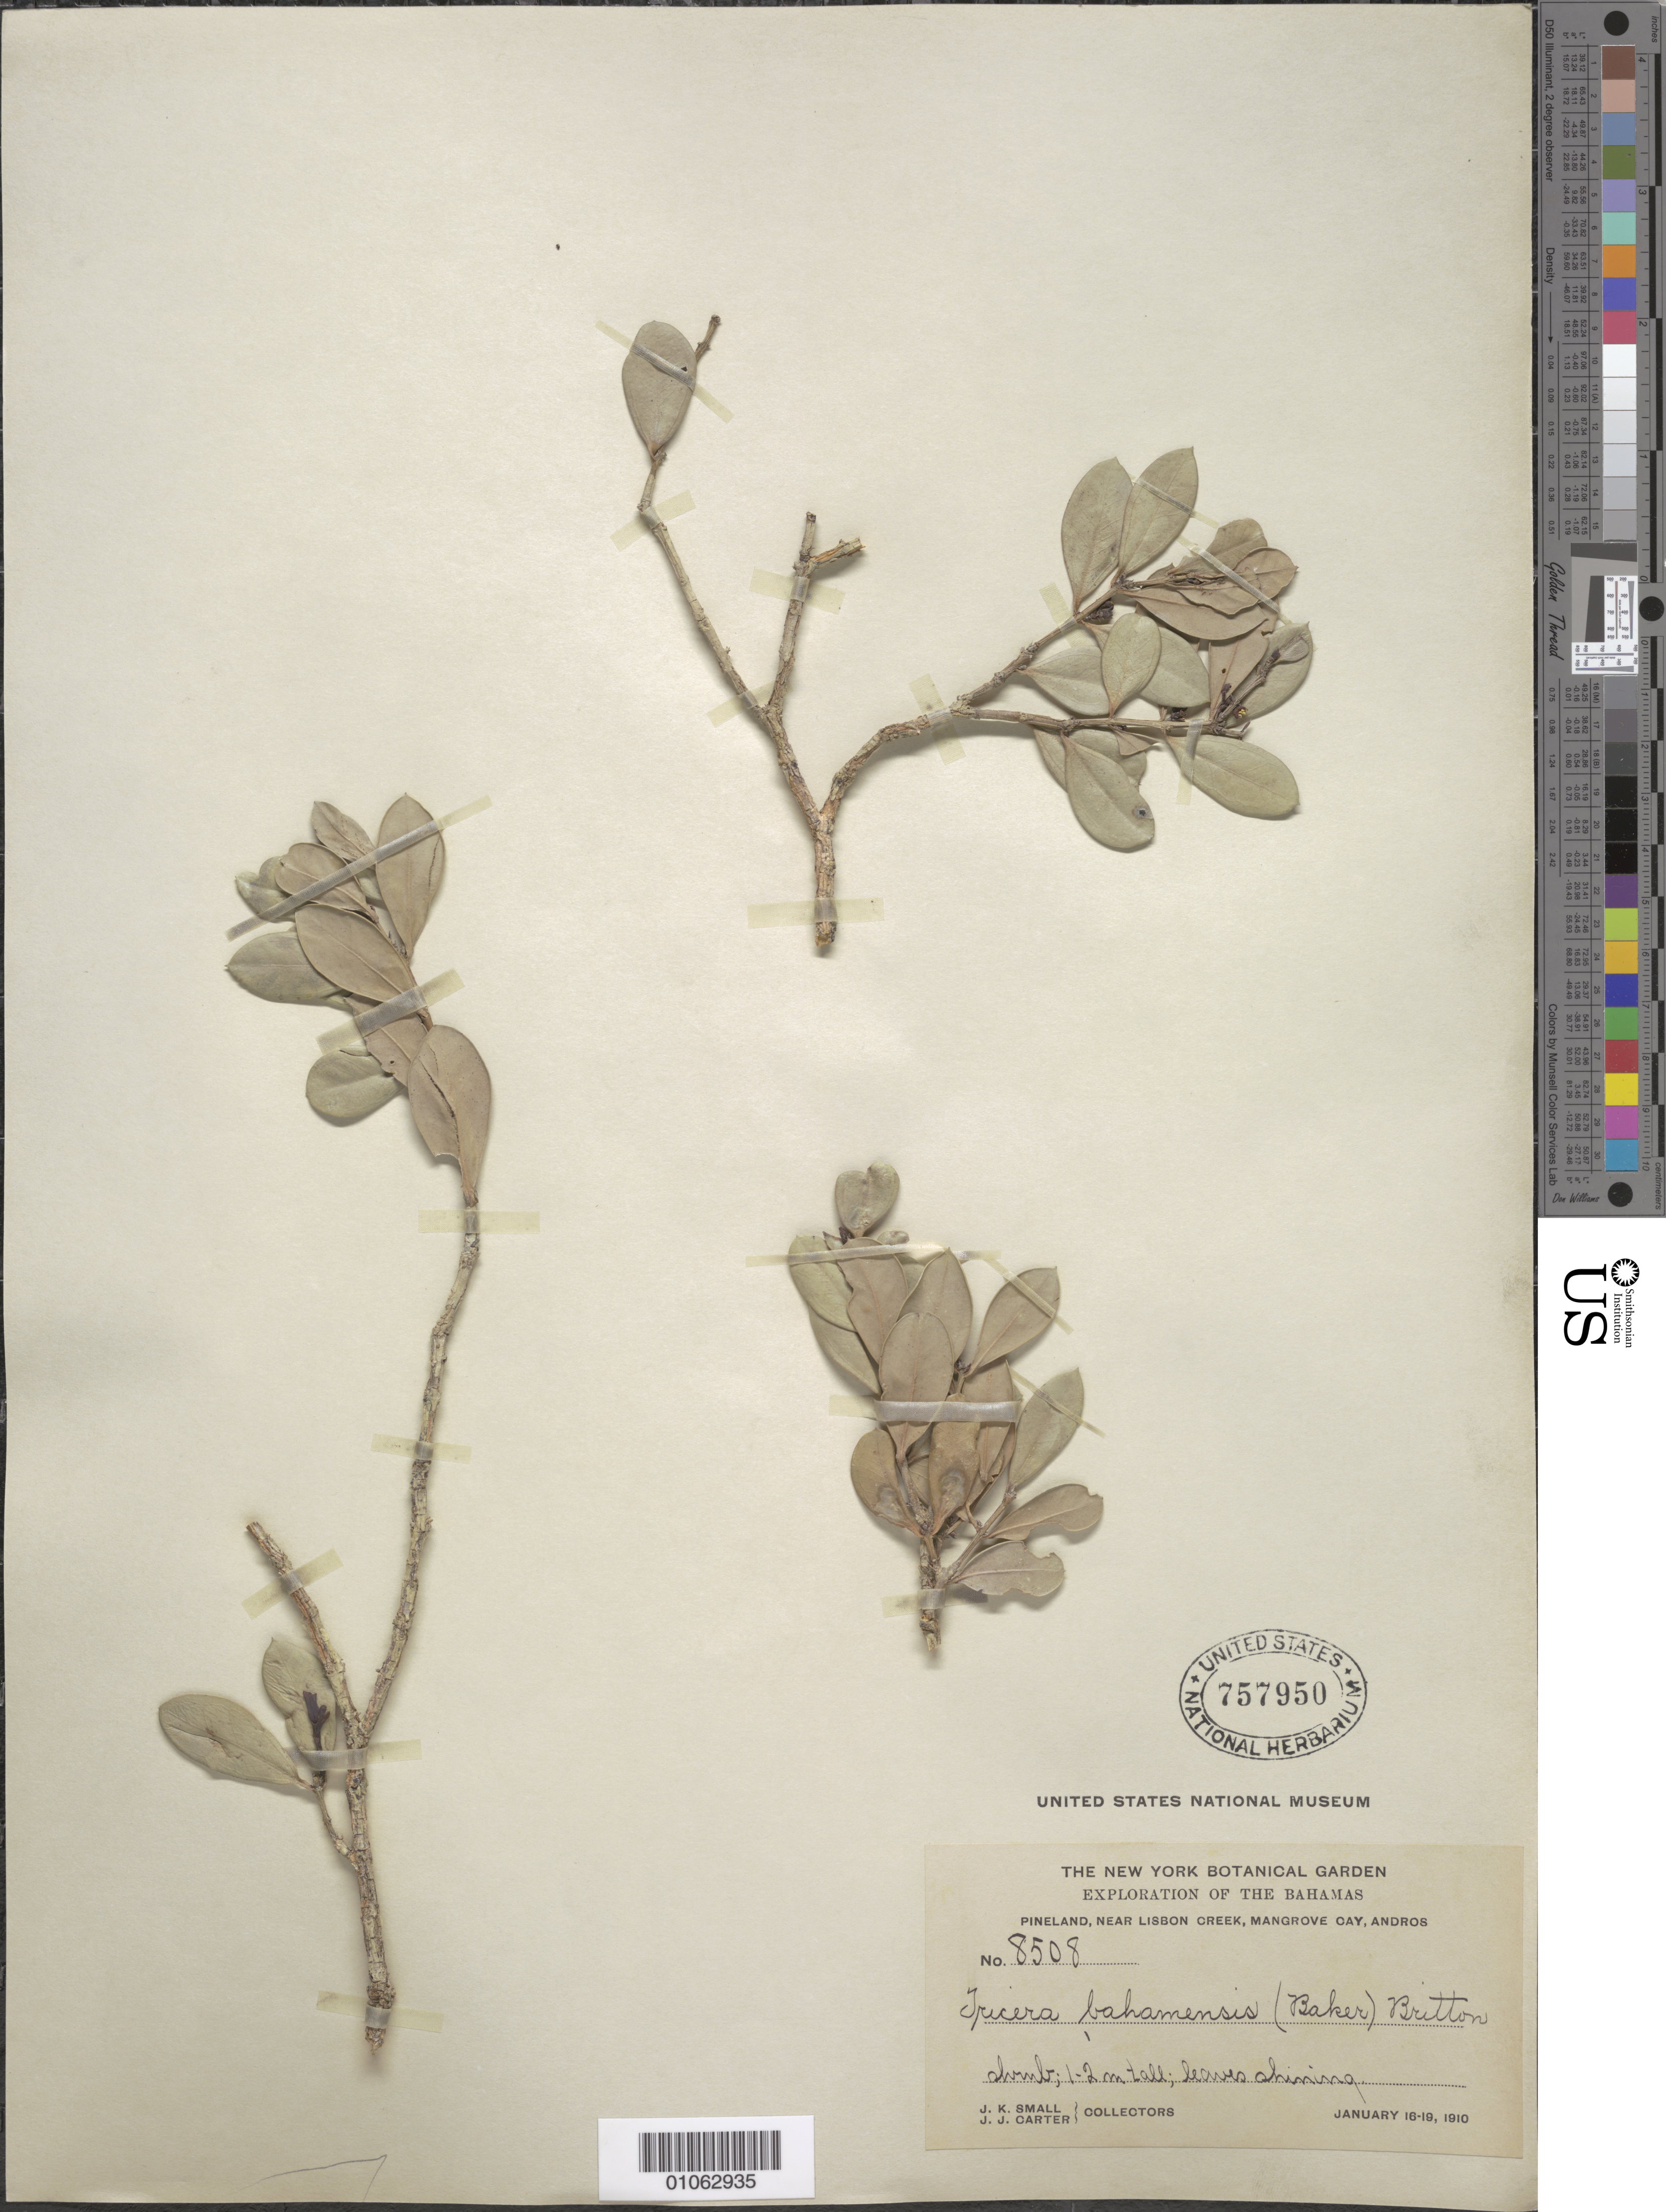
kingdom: Plantae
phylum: Tracheophyta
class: Magnoliopsida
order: Buxales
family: Buxaceae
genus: Buxus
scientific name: Buxus bahamensis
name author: Baker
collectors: J. K. Small & J. J. Carter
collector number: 8508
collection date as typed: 10 Jan 1910 to 19 Jan 1910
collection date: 1910-01-10/1910-01-19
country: Bahamas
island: Andros I.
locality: Pineland, near Lisson creek, Mangrove cay/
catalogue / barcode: US 757950